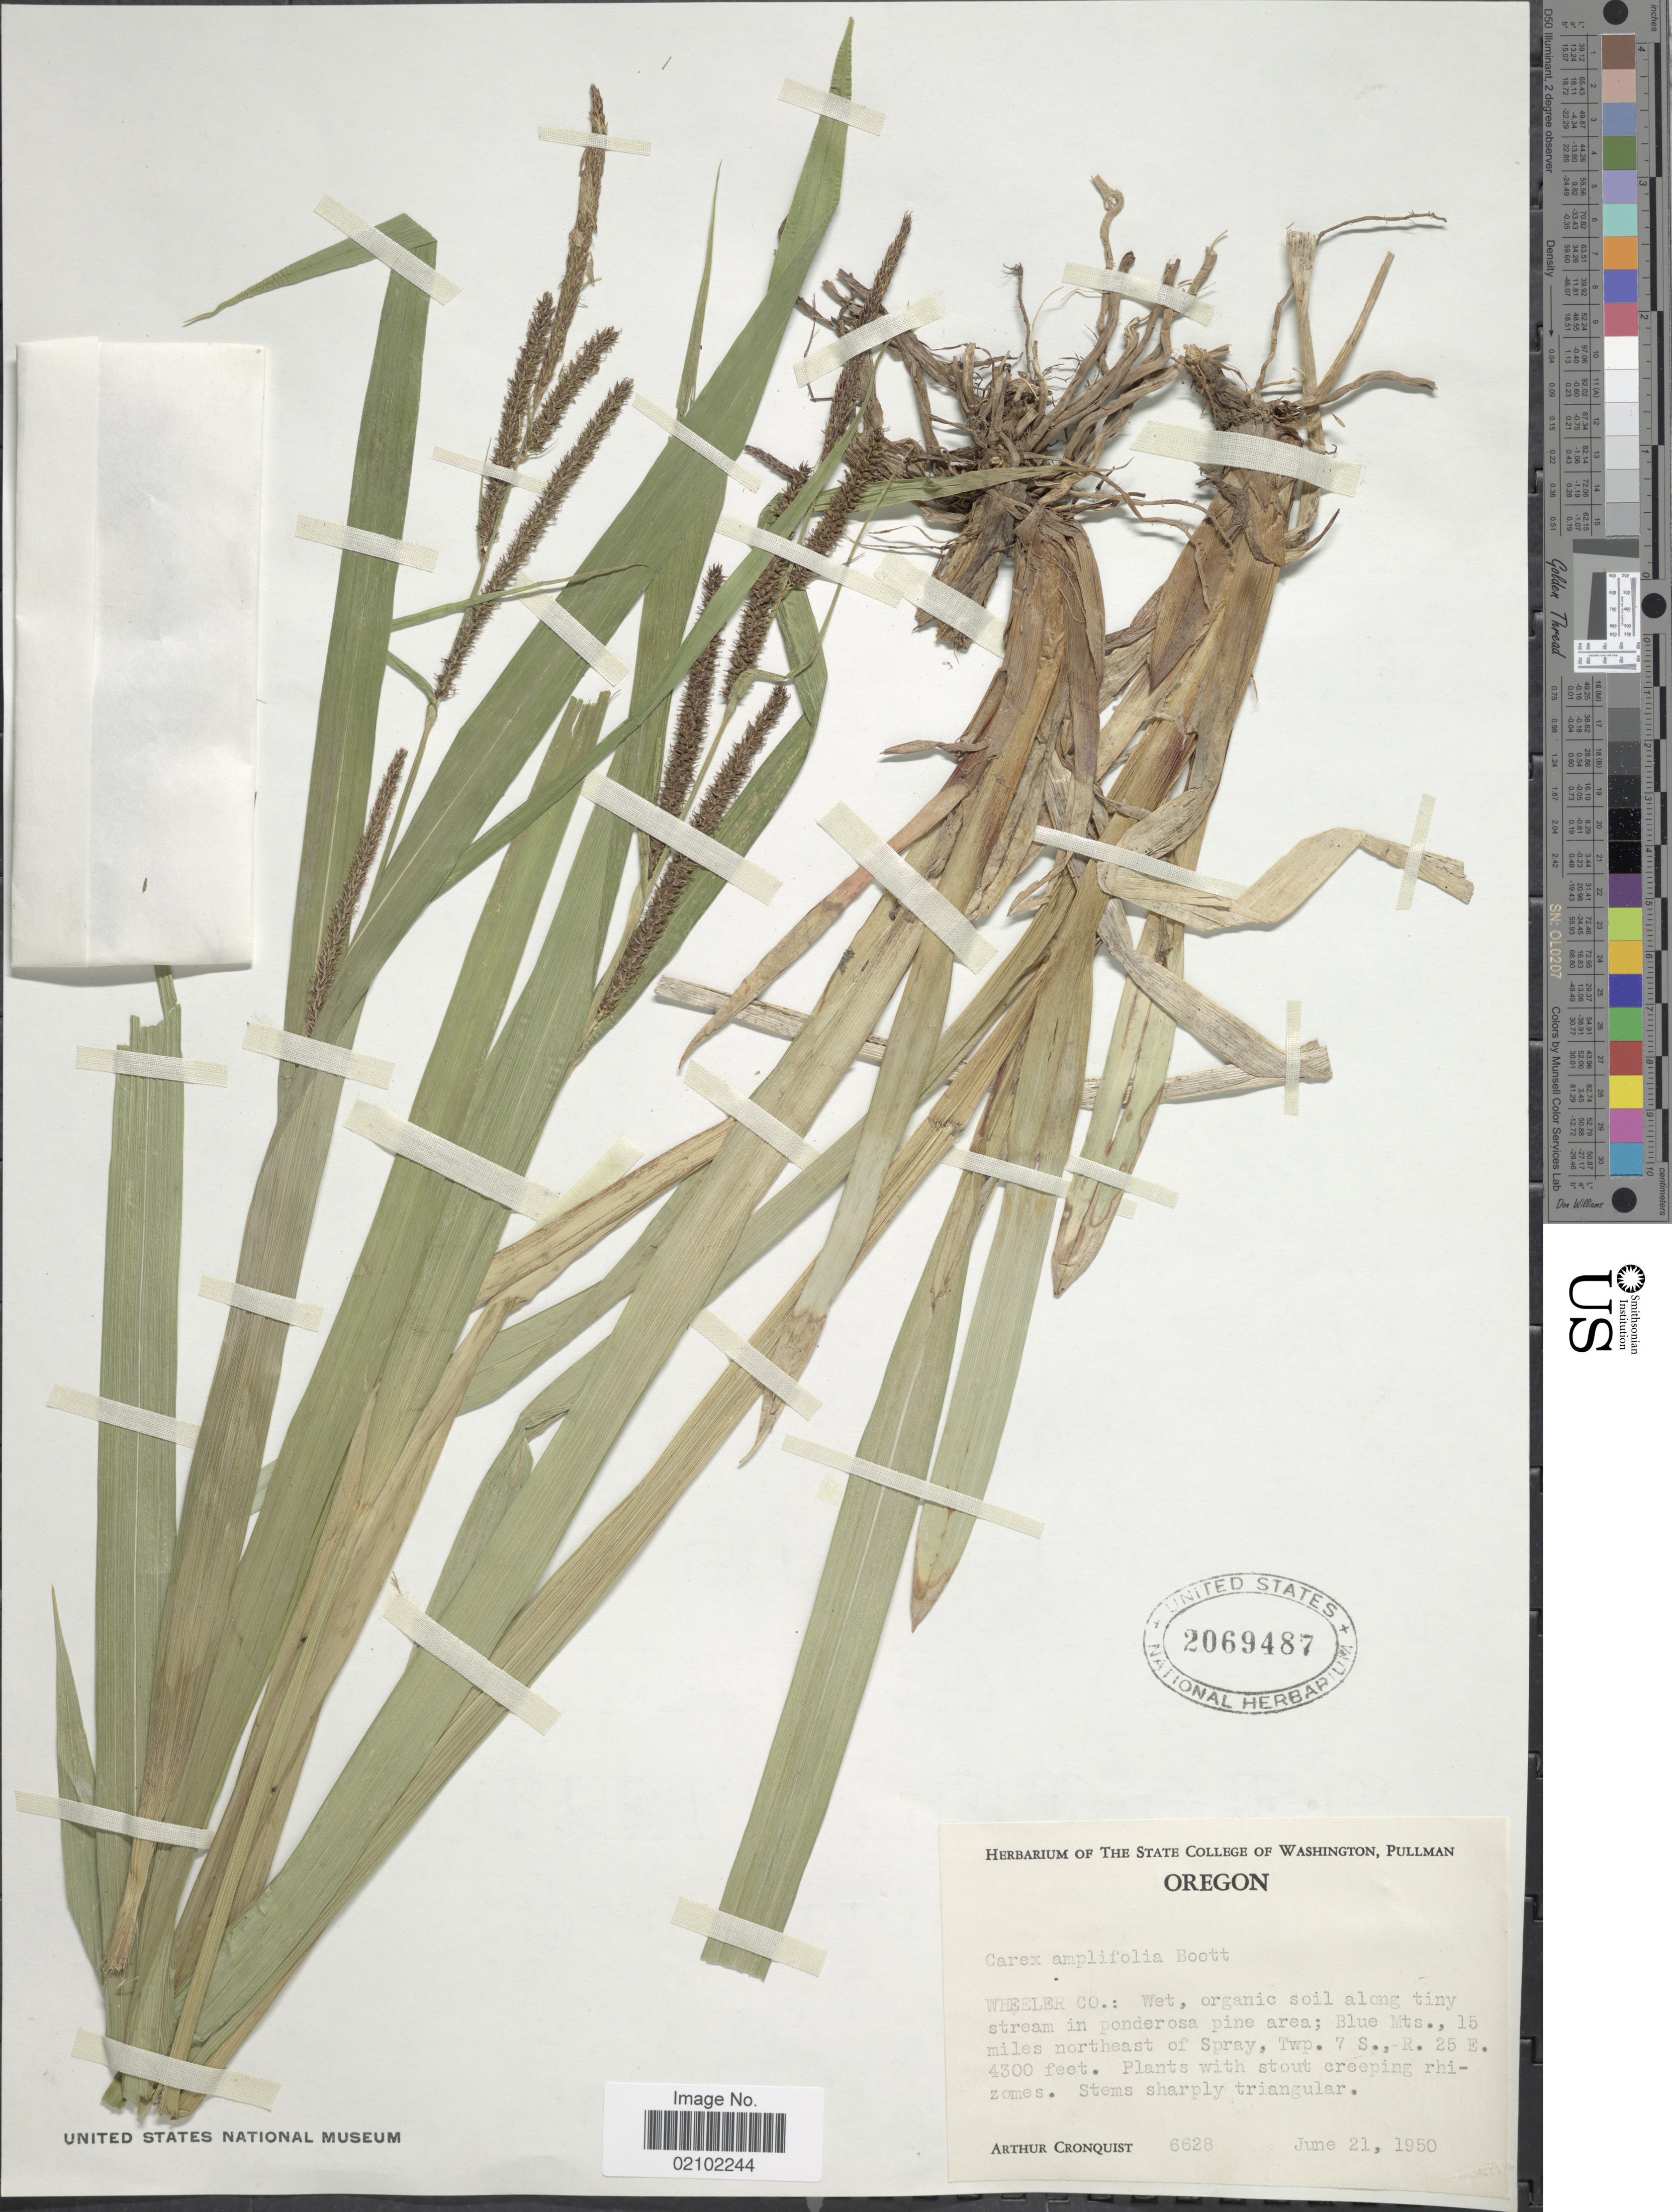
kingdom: Plantae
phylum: Tracheophyta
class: Liliopsida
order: Poales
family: Cyperaceae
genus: Carex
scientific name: Carex amplifolia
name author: Boott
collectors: A. J. Cronquist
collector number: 6628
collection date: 1950-06-21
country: United States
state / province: Oregon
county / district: Wheeler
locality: Wheeler Co.: Blue Mts., 15 miles northeast of Spray, Twp. 7 S., R 25 E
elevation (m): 1311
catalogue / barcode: US 2069487